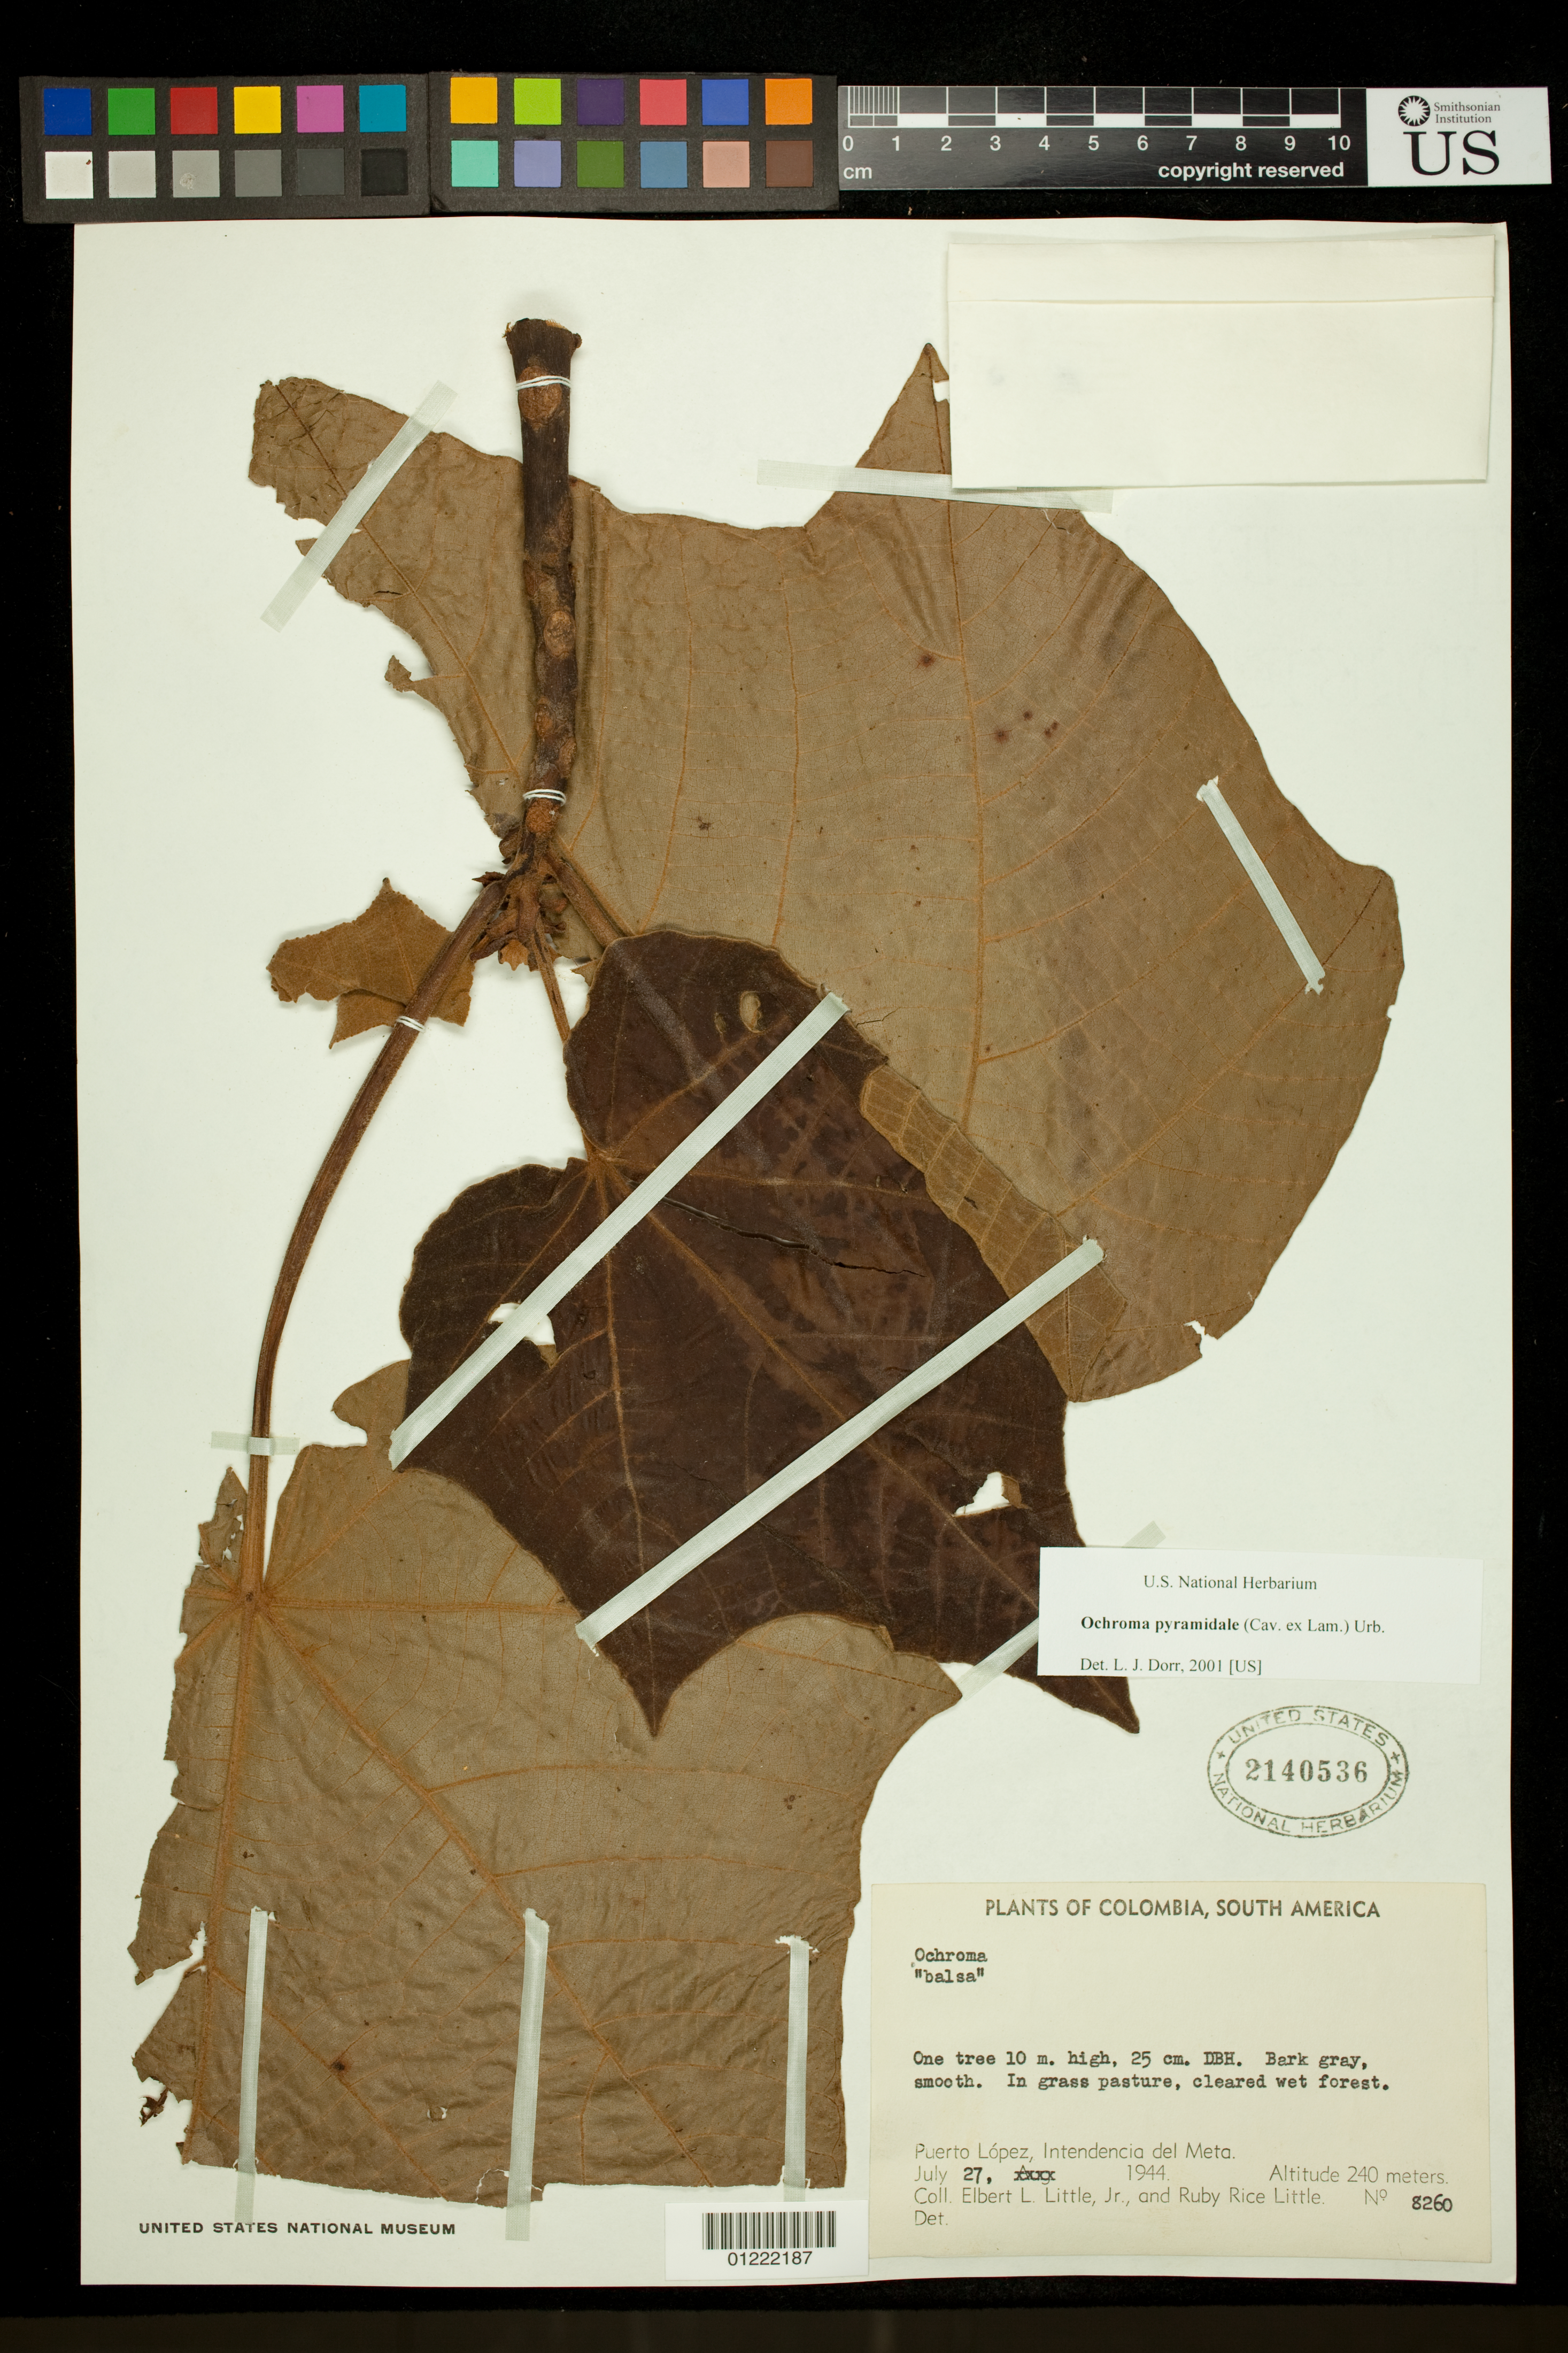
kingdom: Plantae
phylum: Tracheophyta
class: Magnoliopsida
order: Malvales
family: Malvaceae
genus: Ochroma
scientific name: Ochroma pyramidale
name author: (Cav. ex Lam.) Urb.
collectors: E. L. Little & R. R. Little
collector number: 8260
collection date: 1944-07-27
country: Colombia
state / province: Meta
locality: Puerto López, Intendencia del Meta.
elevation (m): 240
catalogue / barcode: US 2140536